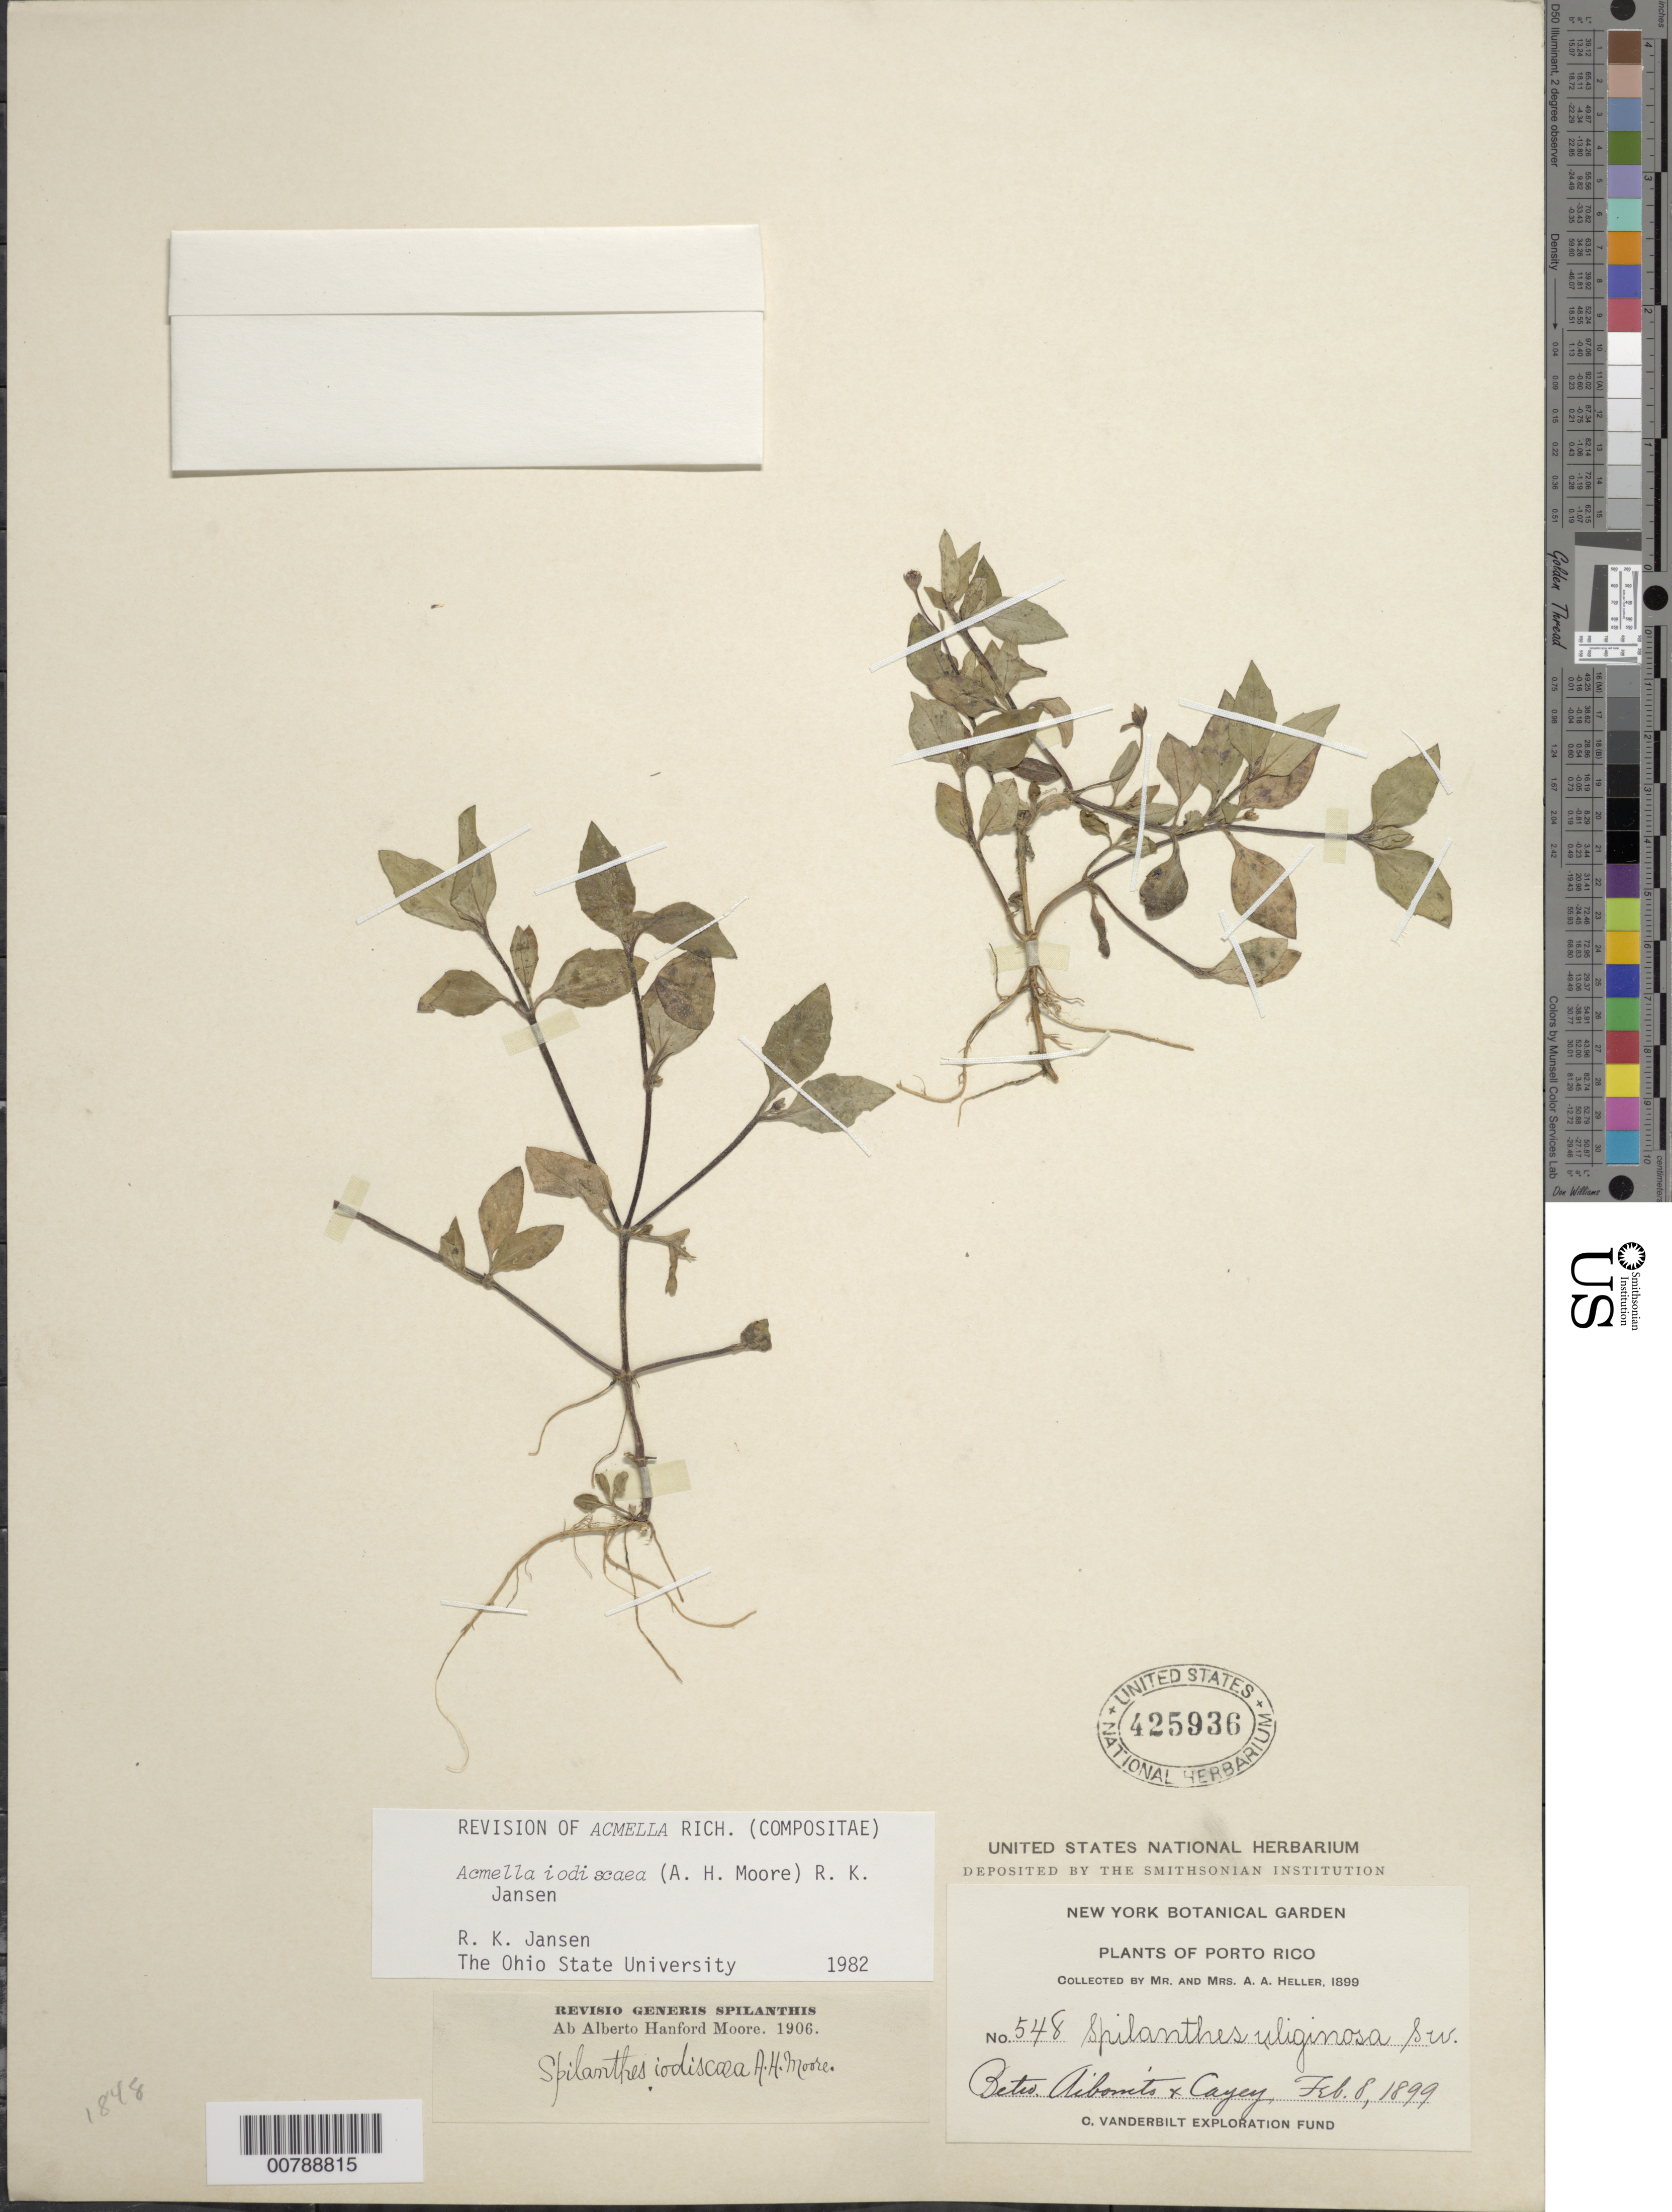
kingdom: Plantae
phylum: Tracheophyta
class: Magnoliopsida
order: Asterales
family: Asteraceae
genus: Acmella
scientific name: Acmella iodiscaea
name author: (A.H. Moore) R.K. Jansen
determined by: Jansen, R. K.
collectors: A. A. Heller & E. G. Heller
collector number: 548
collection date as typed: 08 Feb 1899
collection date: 1899-02-08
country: Puerto Rico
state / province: Abonito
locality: Between Aibonito and Cayey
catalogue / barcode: US 425936